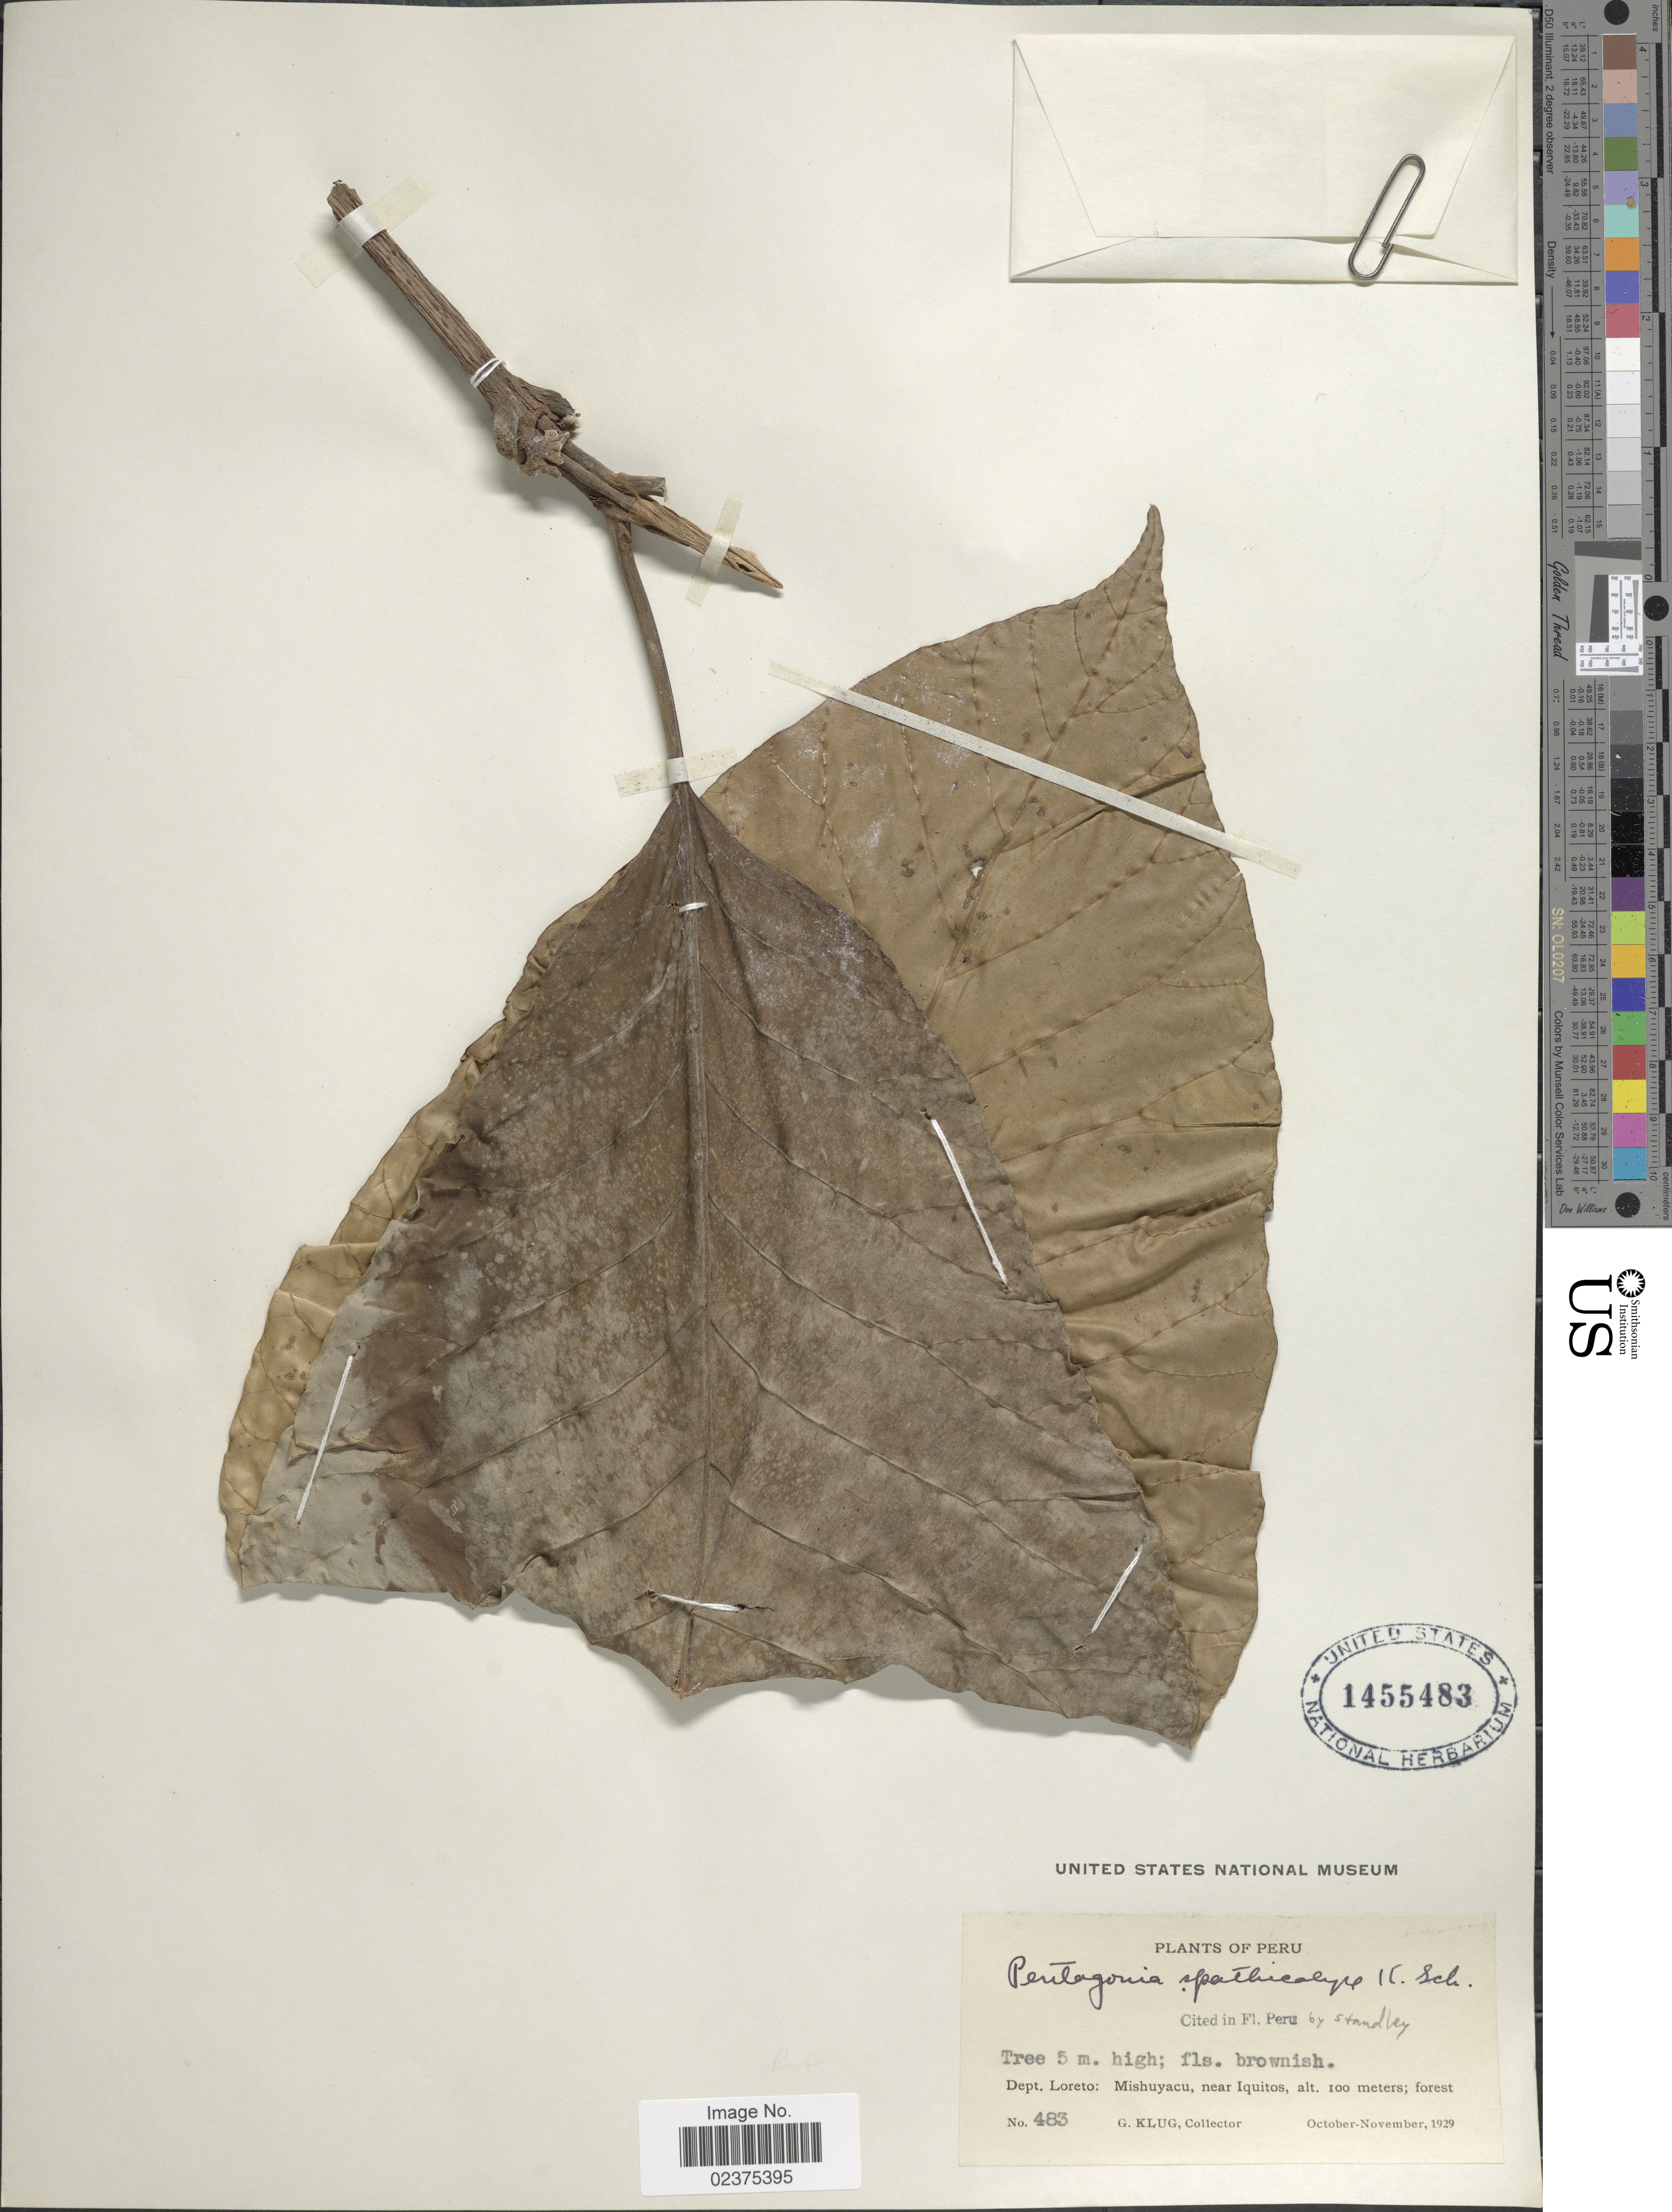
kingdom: Plantae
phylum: Tracheophyta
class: Magnoliopsida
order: Gentianales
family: Rubiaceae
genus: Pentagonia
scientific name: Pentagonia spathicalyx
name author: K. Schum.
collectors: G. Klug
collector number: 483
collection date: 1929-10/1929-11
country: Peru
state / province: Loreto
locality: Dept. Loreto, Mishuyacu, near Iquitos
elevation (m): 100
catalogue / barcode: US 1455483